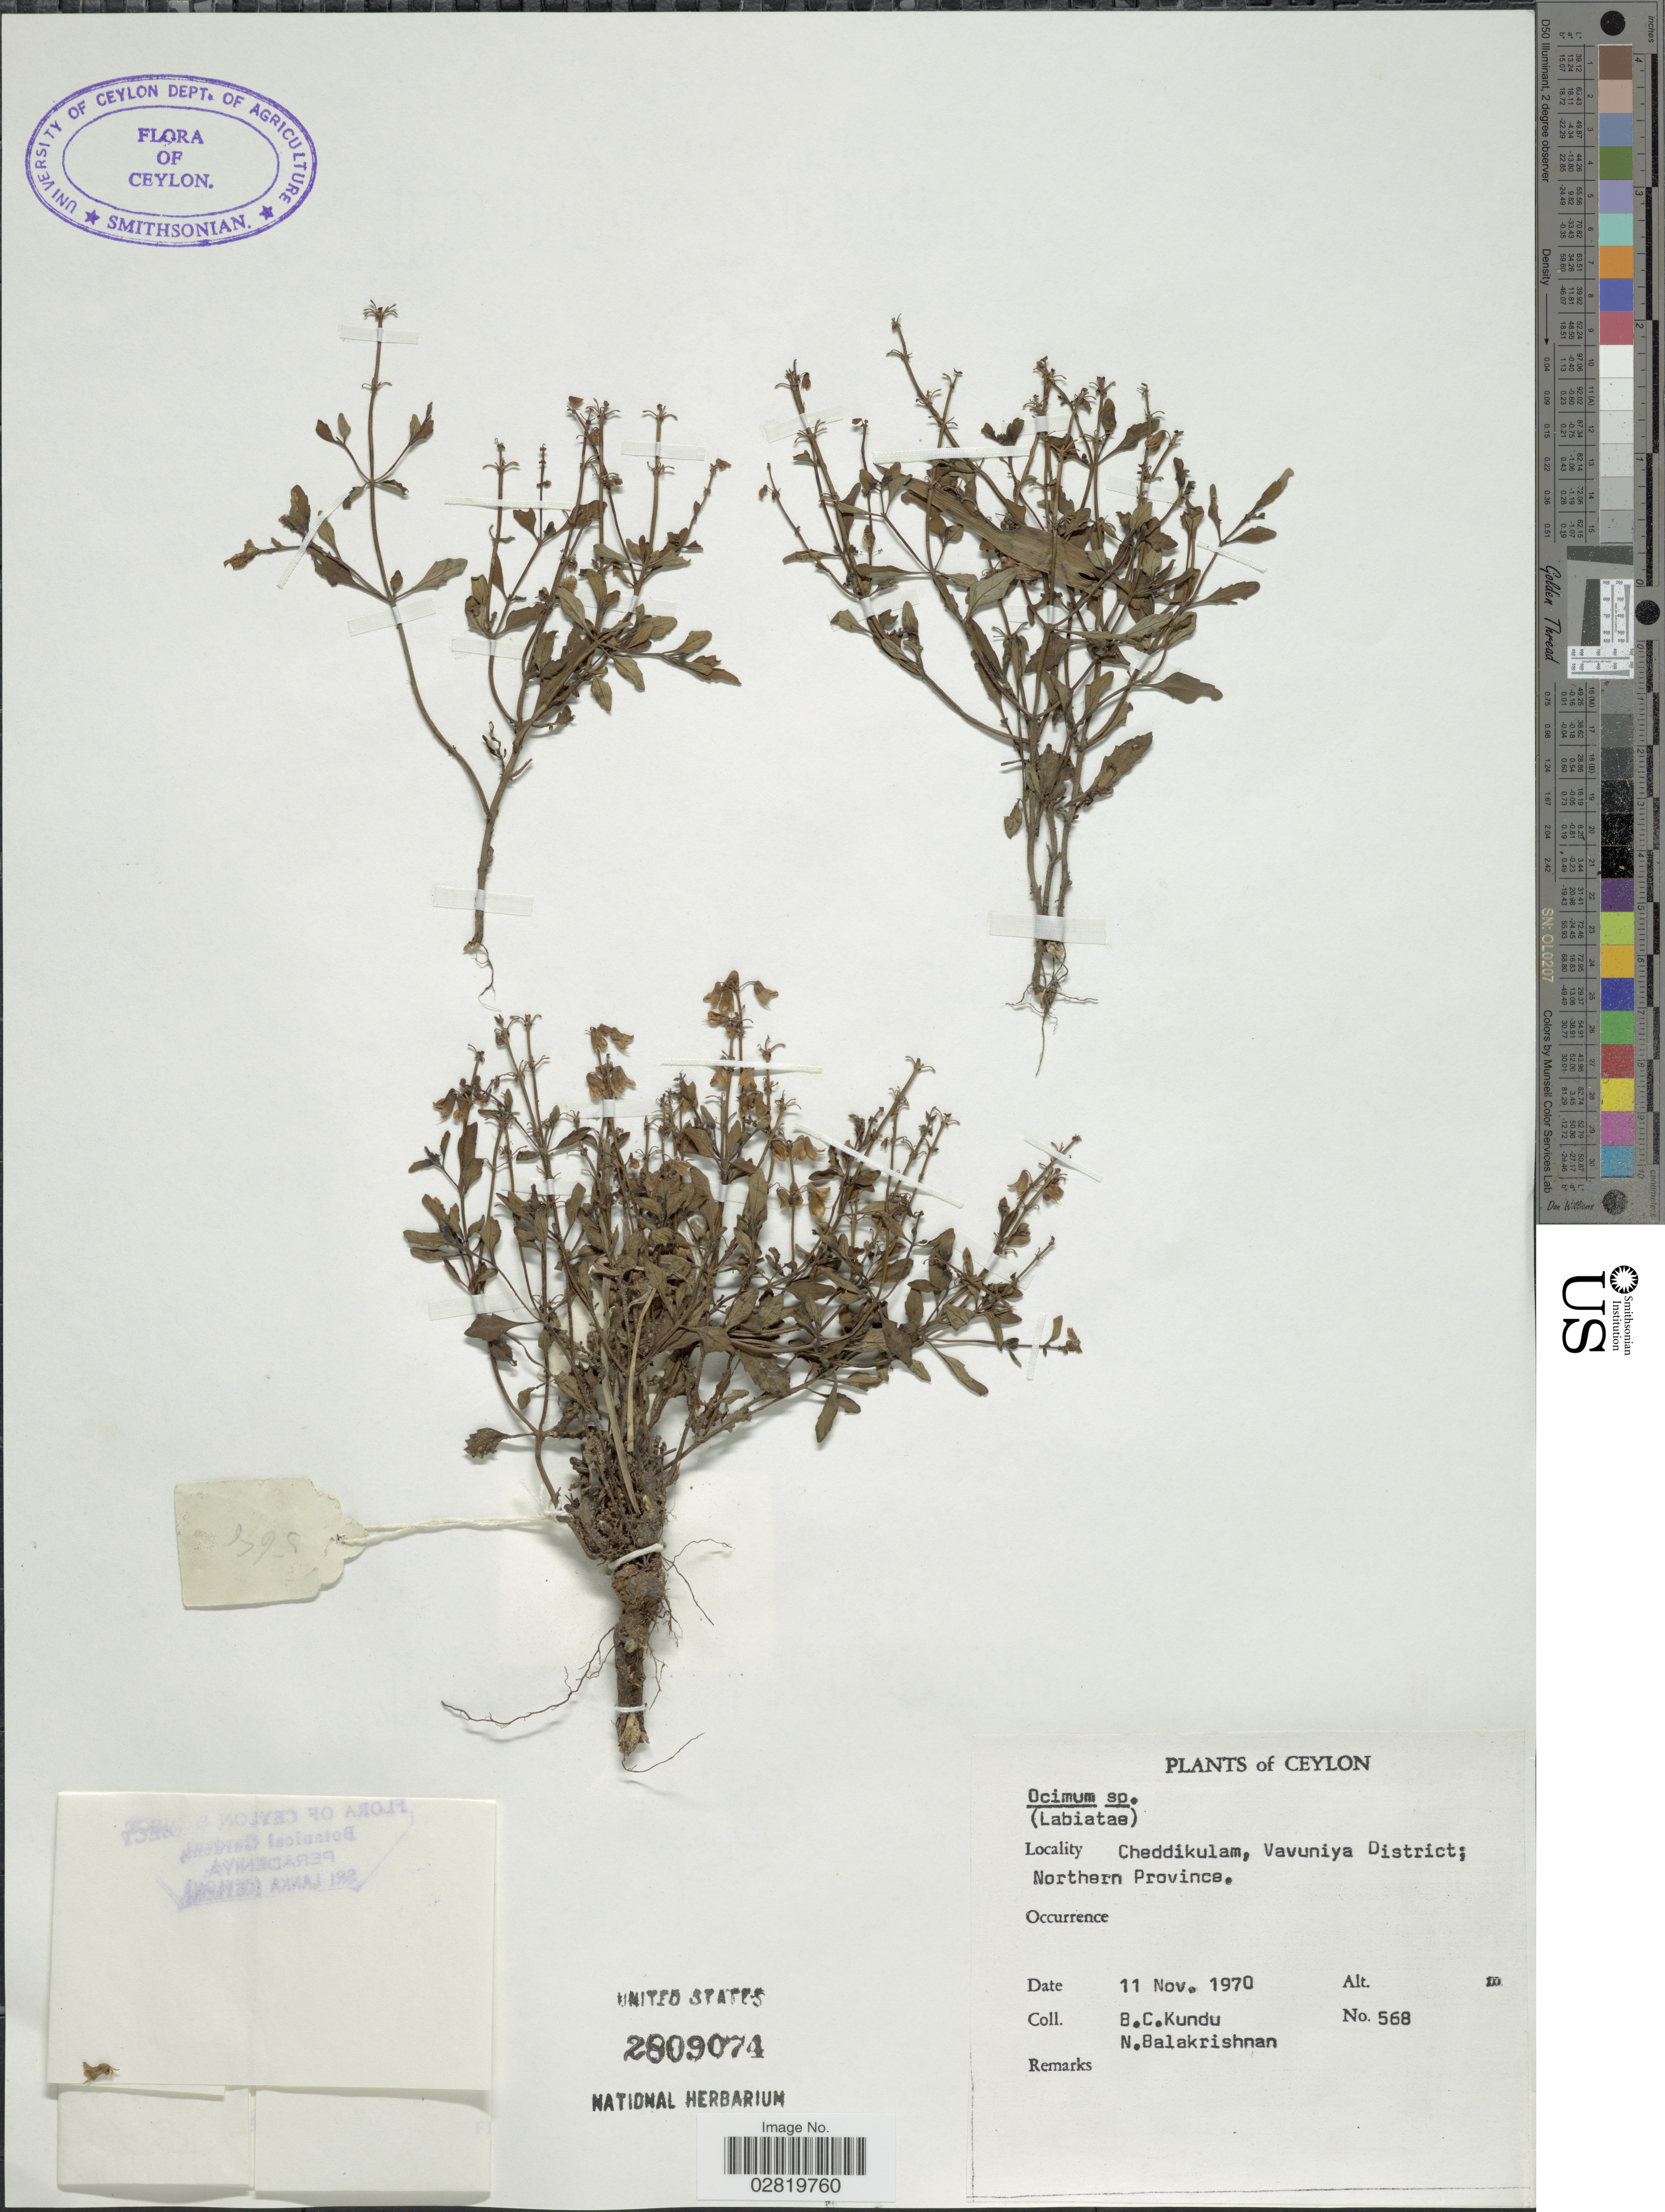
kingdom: Plantae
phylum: Tracheophyta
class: Magnoliopsida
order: Lamiales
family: Lamiaceae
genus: Ocimum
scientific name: Ocimum sp.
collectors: B. C. Kundu & N. Balakrishnan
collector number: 568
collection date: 1970-11-11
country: Sri Lanka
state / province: Northern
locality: Ceylon, Cheddikulam, Vavuniya District; Northern Province.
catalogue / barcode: US 2809074